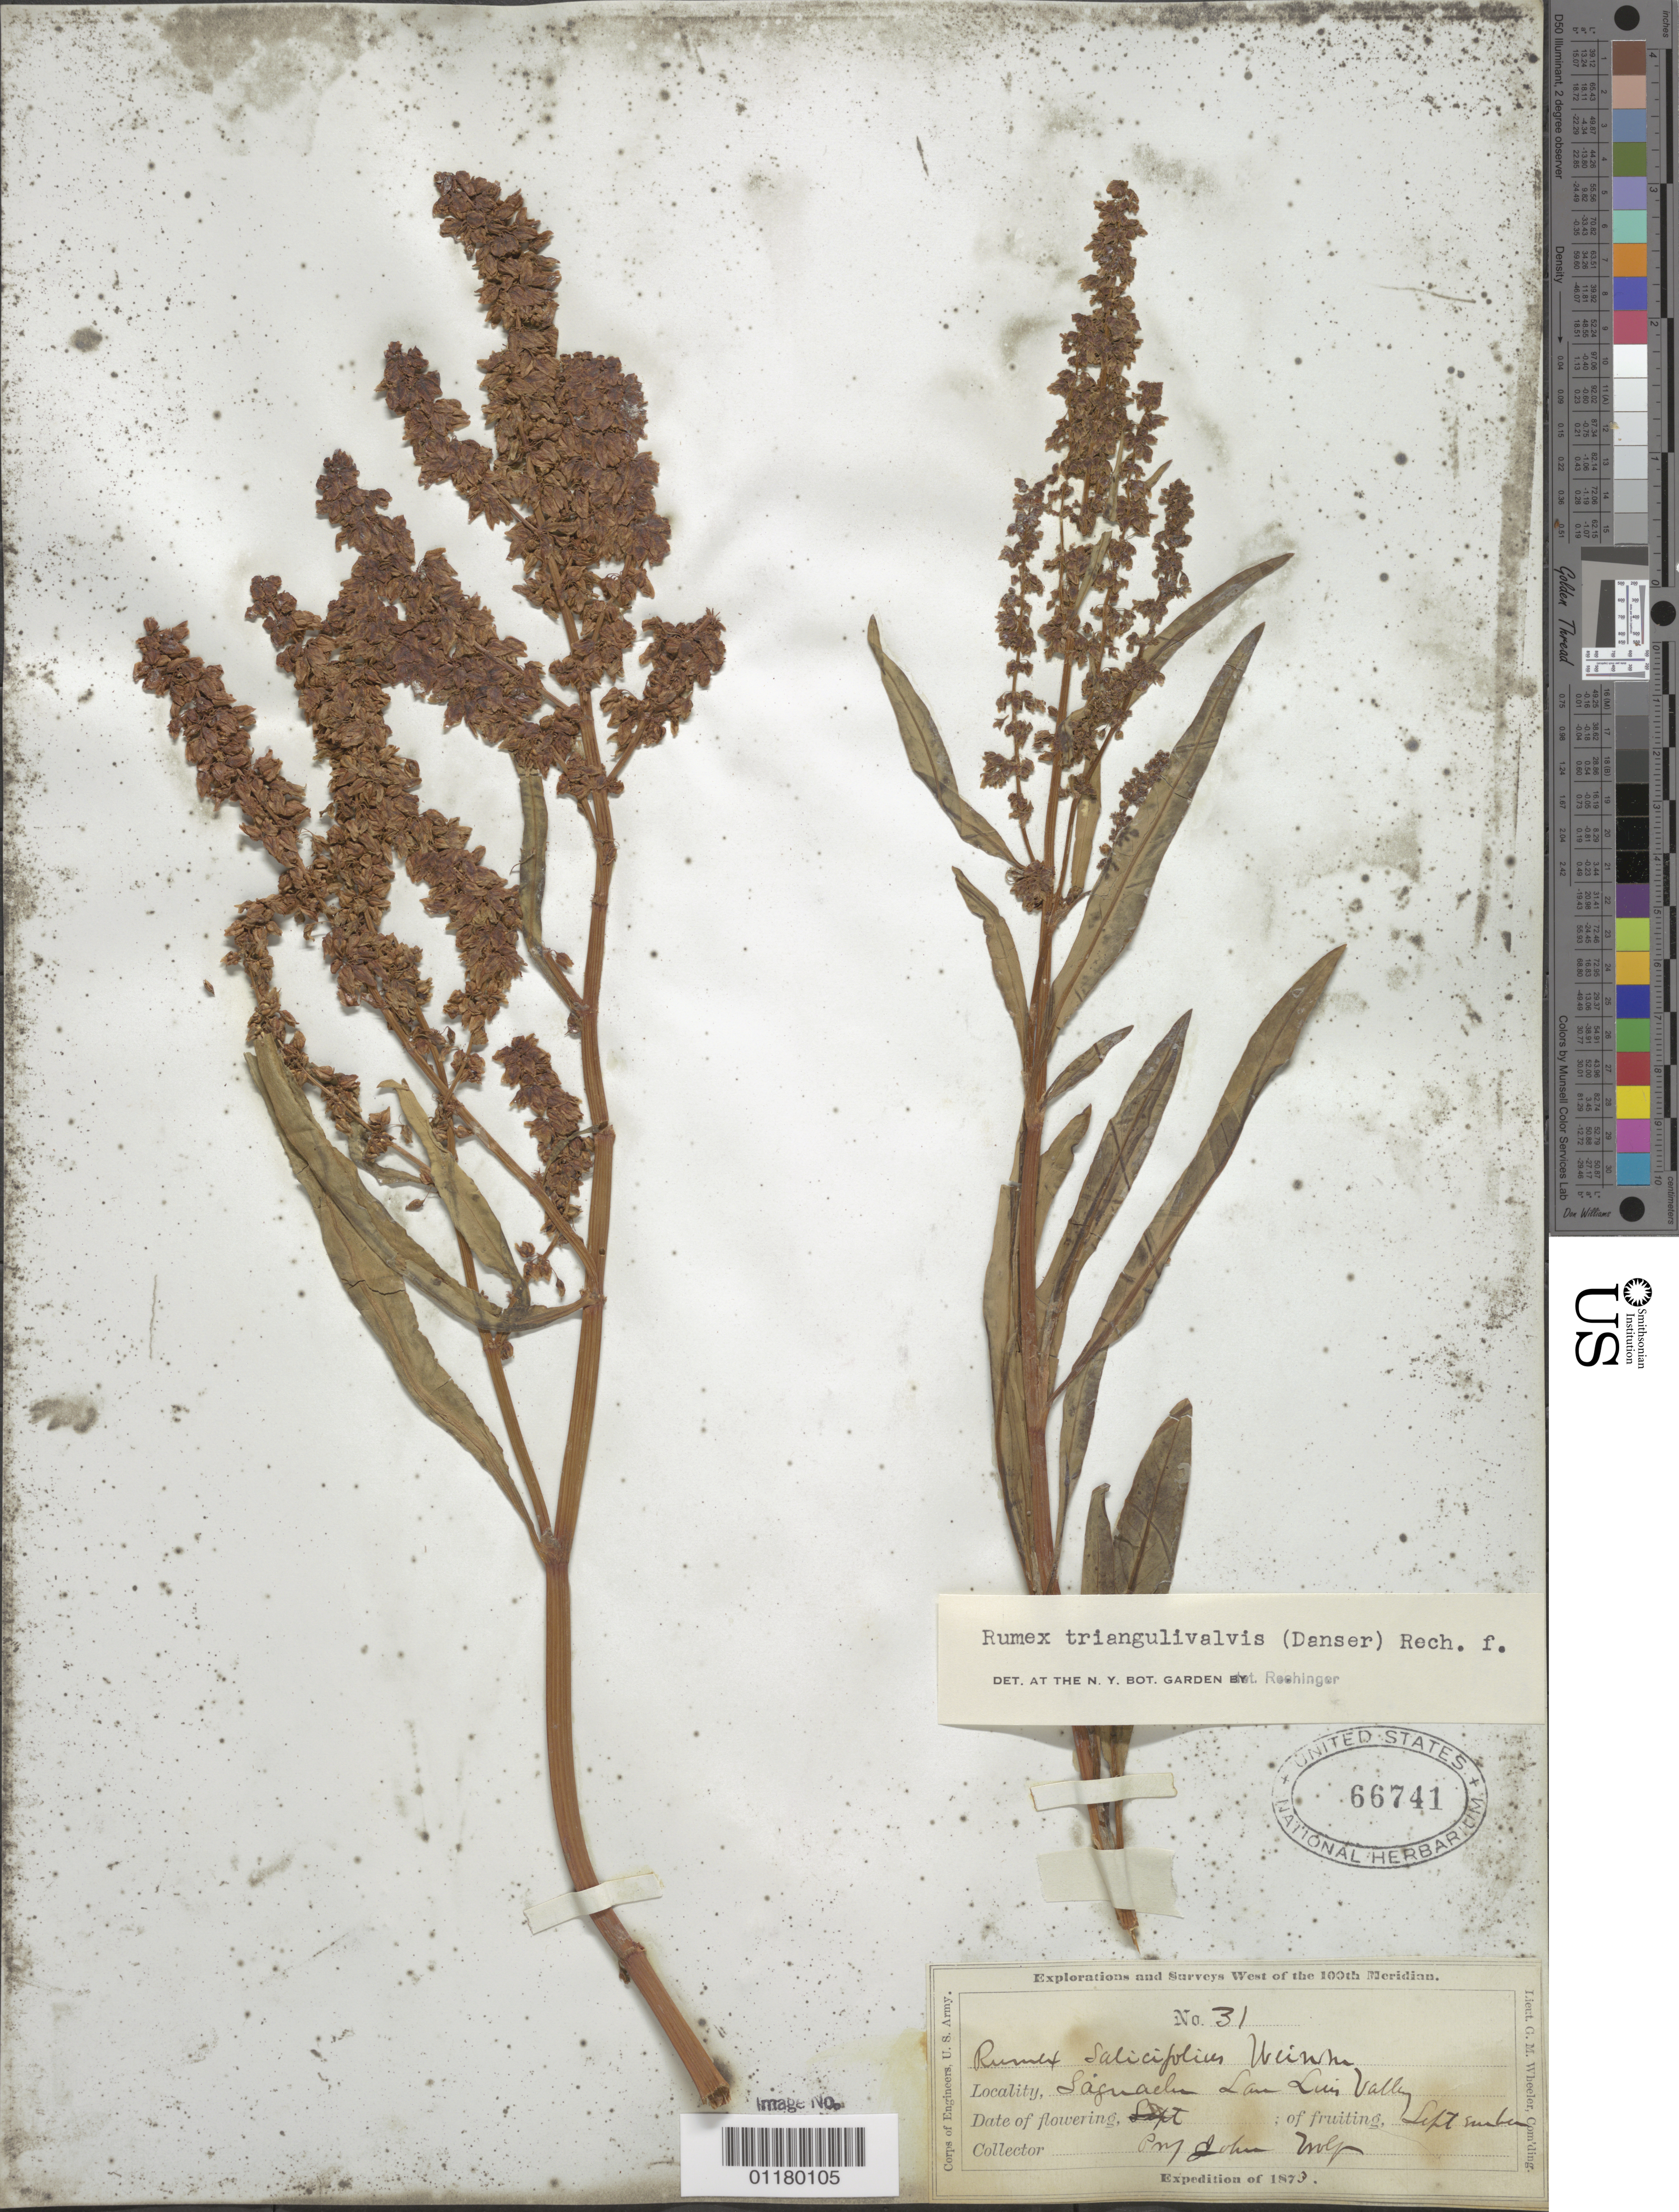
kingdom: Plantae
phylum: Tracheophyta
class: Magnoliopsida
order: Caryophyllales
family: Polygonaceae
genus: Rumex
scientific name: Rumex triangulivalvis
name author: (Danser) Rech. f.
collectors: J. Wolf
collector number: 31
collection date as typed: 1873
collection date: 1873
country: United States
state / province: Colorado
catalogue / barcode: US 66741